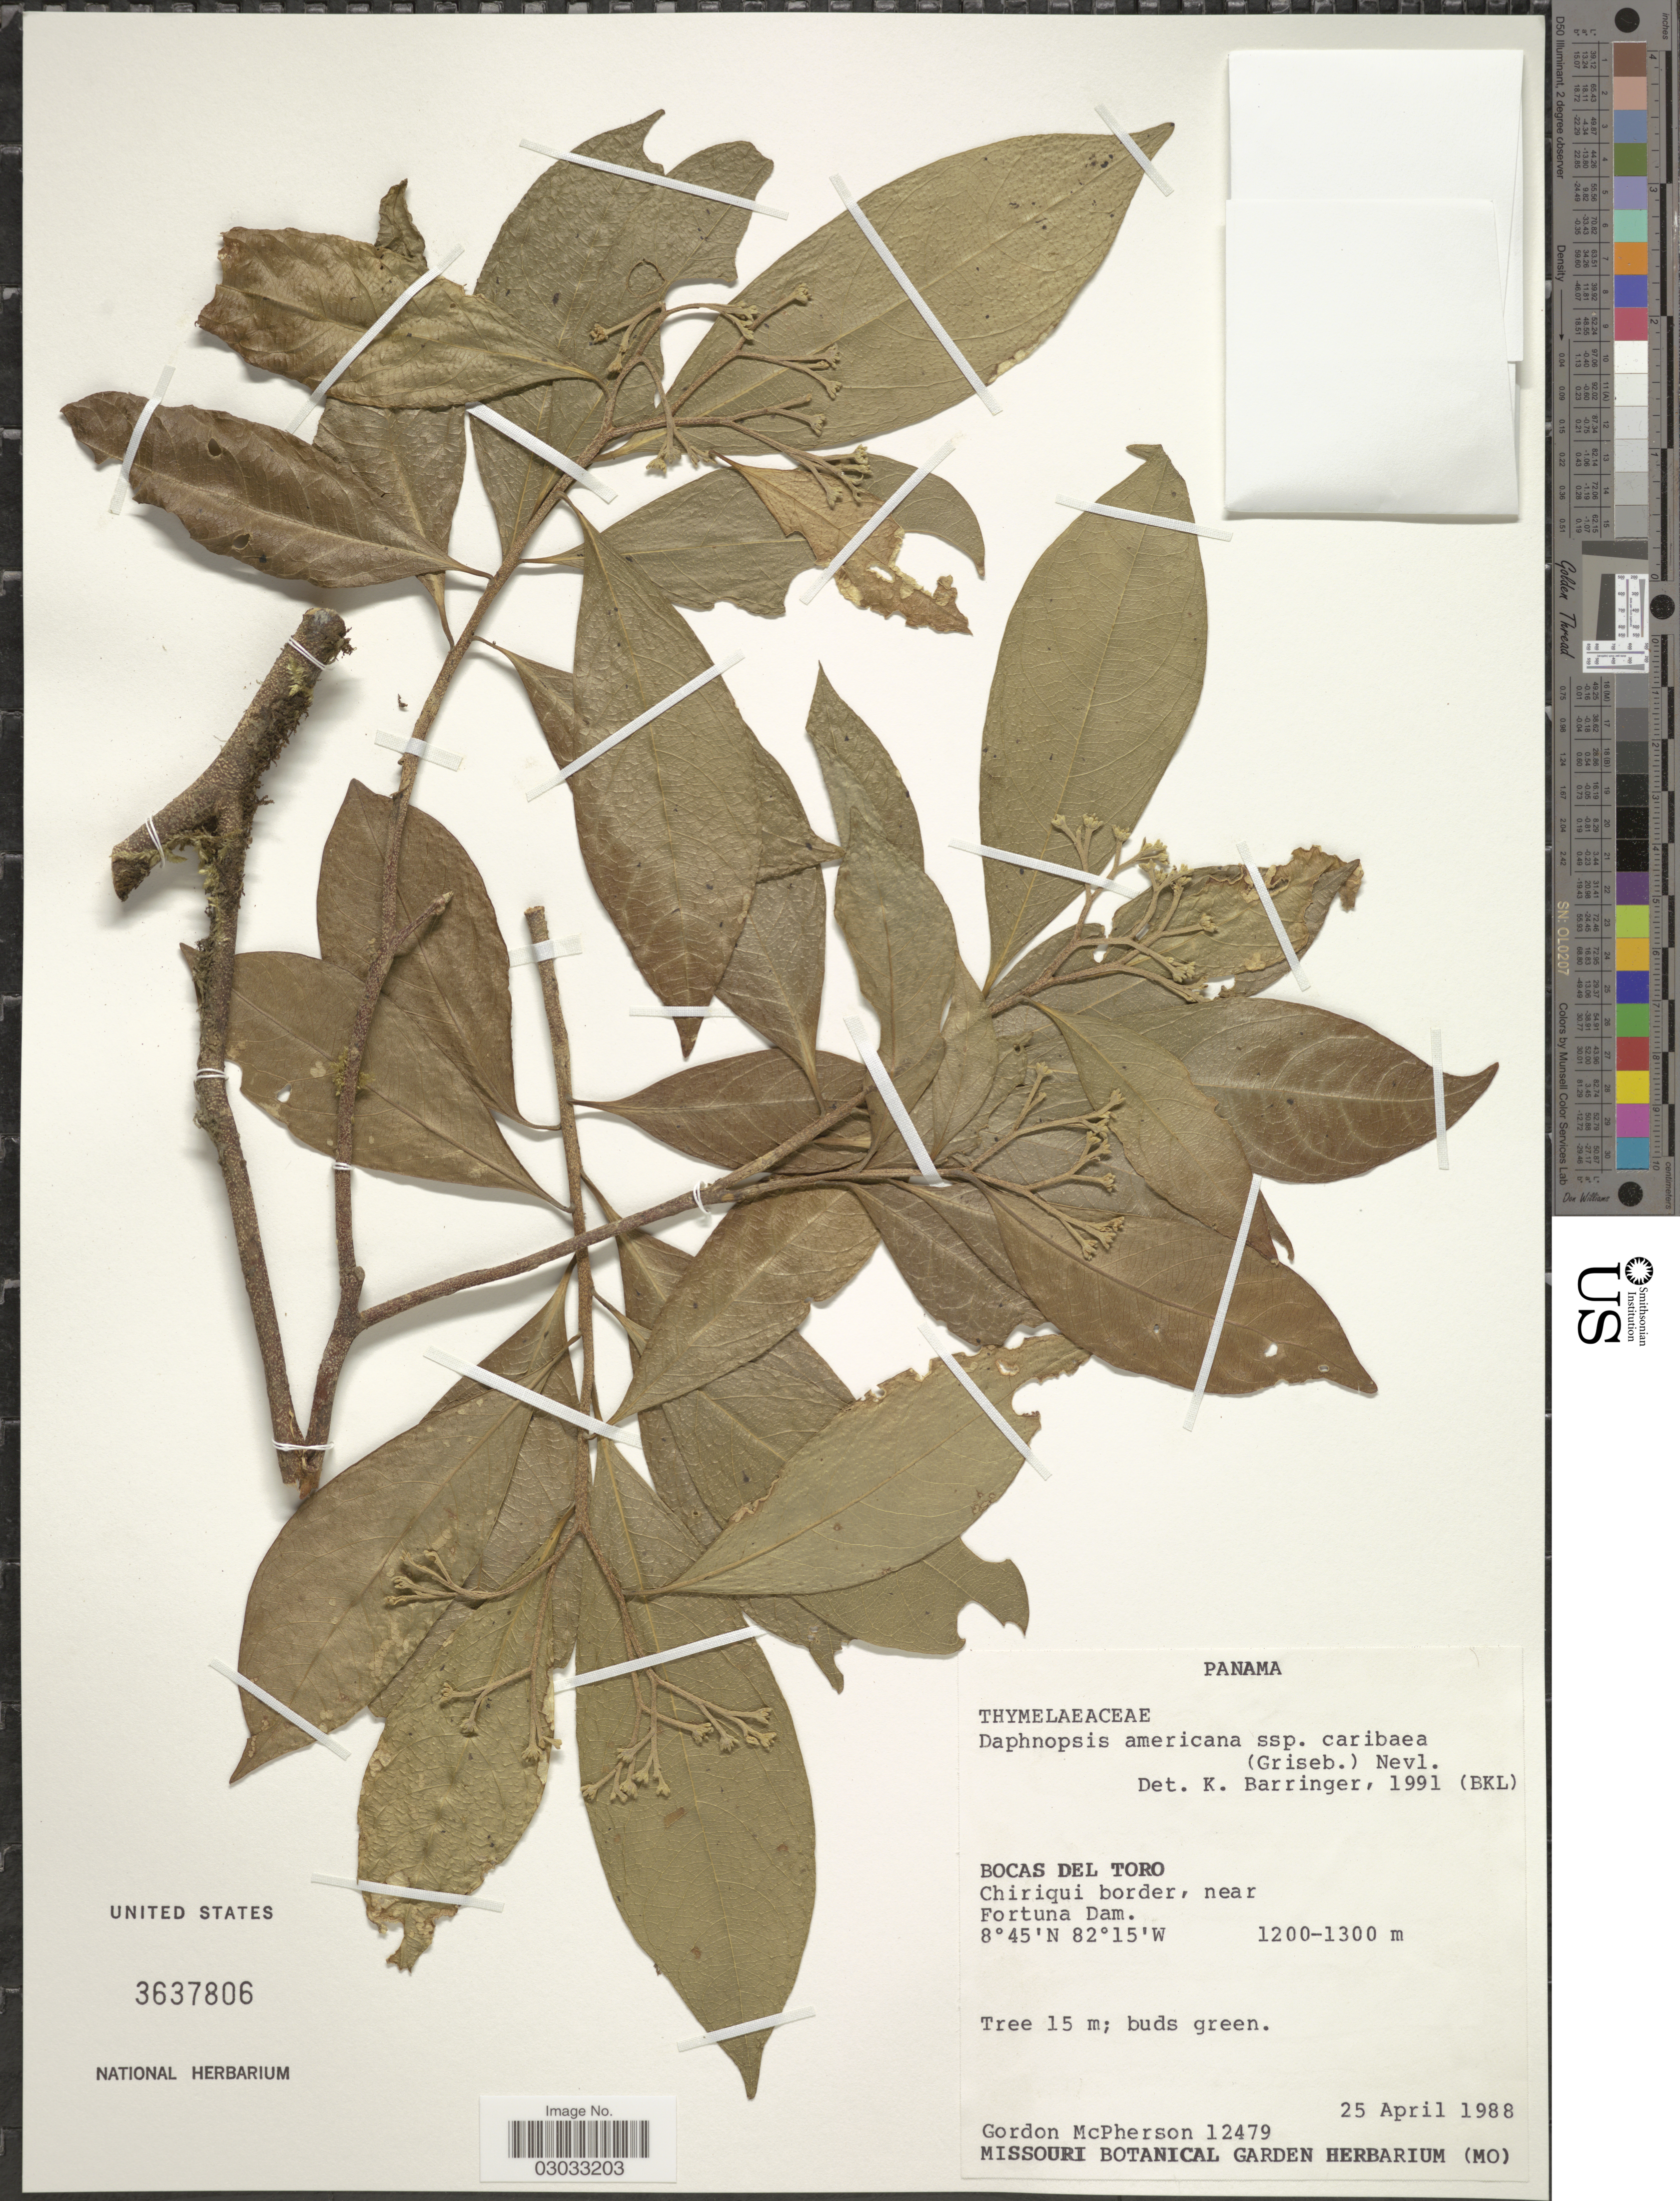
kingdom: Plantae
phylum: Tracheophyta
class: Magnoliopsida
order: Malvales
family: Thymelaeaceae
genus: Daphnopsis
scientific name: Daphnopsis americana subsp. caribaea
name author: (Griseb.) Nevling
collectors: G. D. McPherson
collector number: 12479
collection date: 1988-04-25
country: Panama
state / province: Bocas del Toro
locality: Chiriqui border, near Fortuna Dam.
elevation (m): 1200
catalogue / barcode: US 3637806